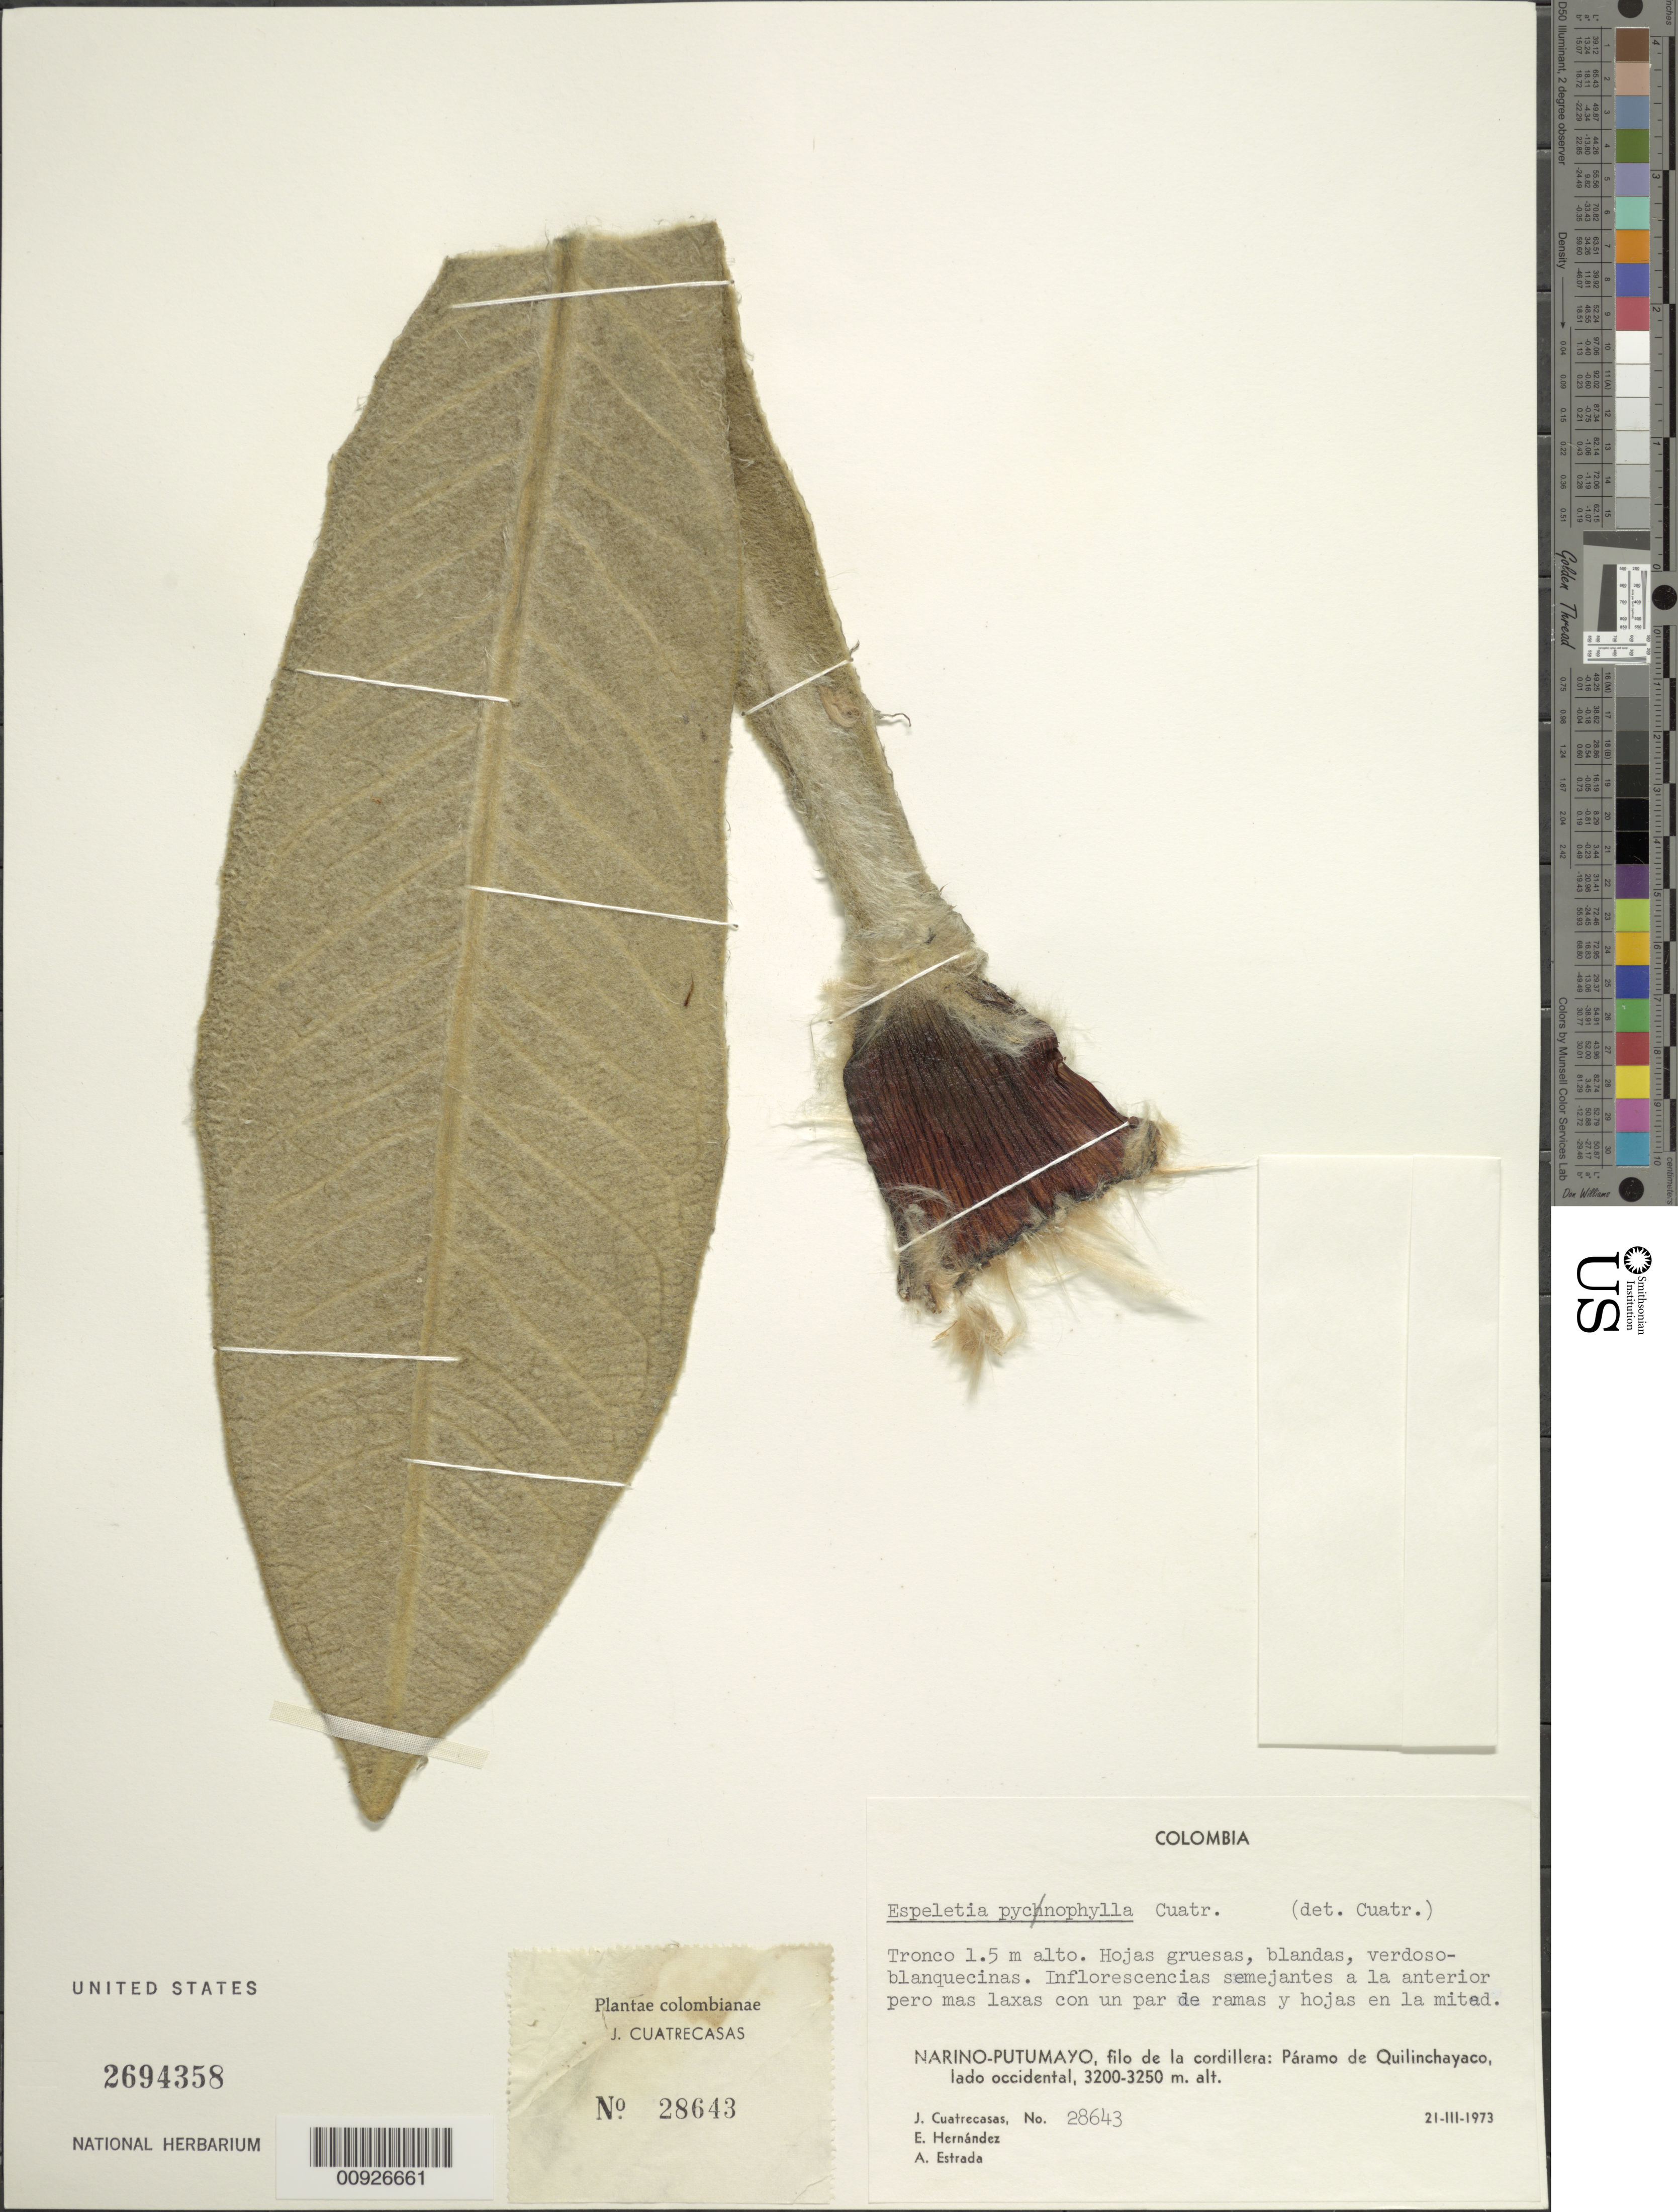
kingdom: Plantae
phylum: Tracheophyta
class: Magnoliopsida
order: Asterales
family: Asteraceae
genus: Espeletia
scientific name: Espeletia pycnophylla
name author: Cuatrec.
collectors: J. Cuatrecasas, E. Hernández & A. Estrada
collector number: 28643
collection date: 1973-03-21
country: Colombia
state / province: Nariño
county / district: Nariño-Putumayo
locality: Paramo de Quilinchayaco. Filo de La Cordillera, Lado Oriental.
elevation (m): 3200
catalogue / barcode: US 2694358